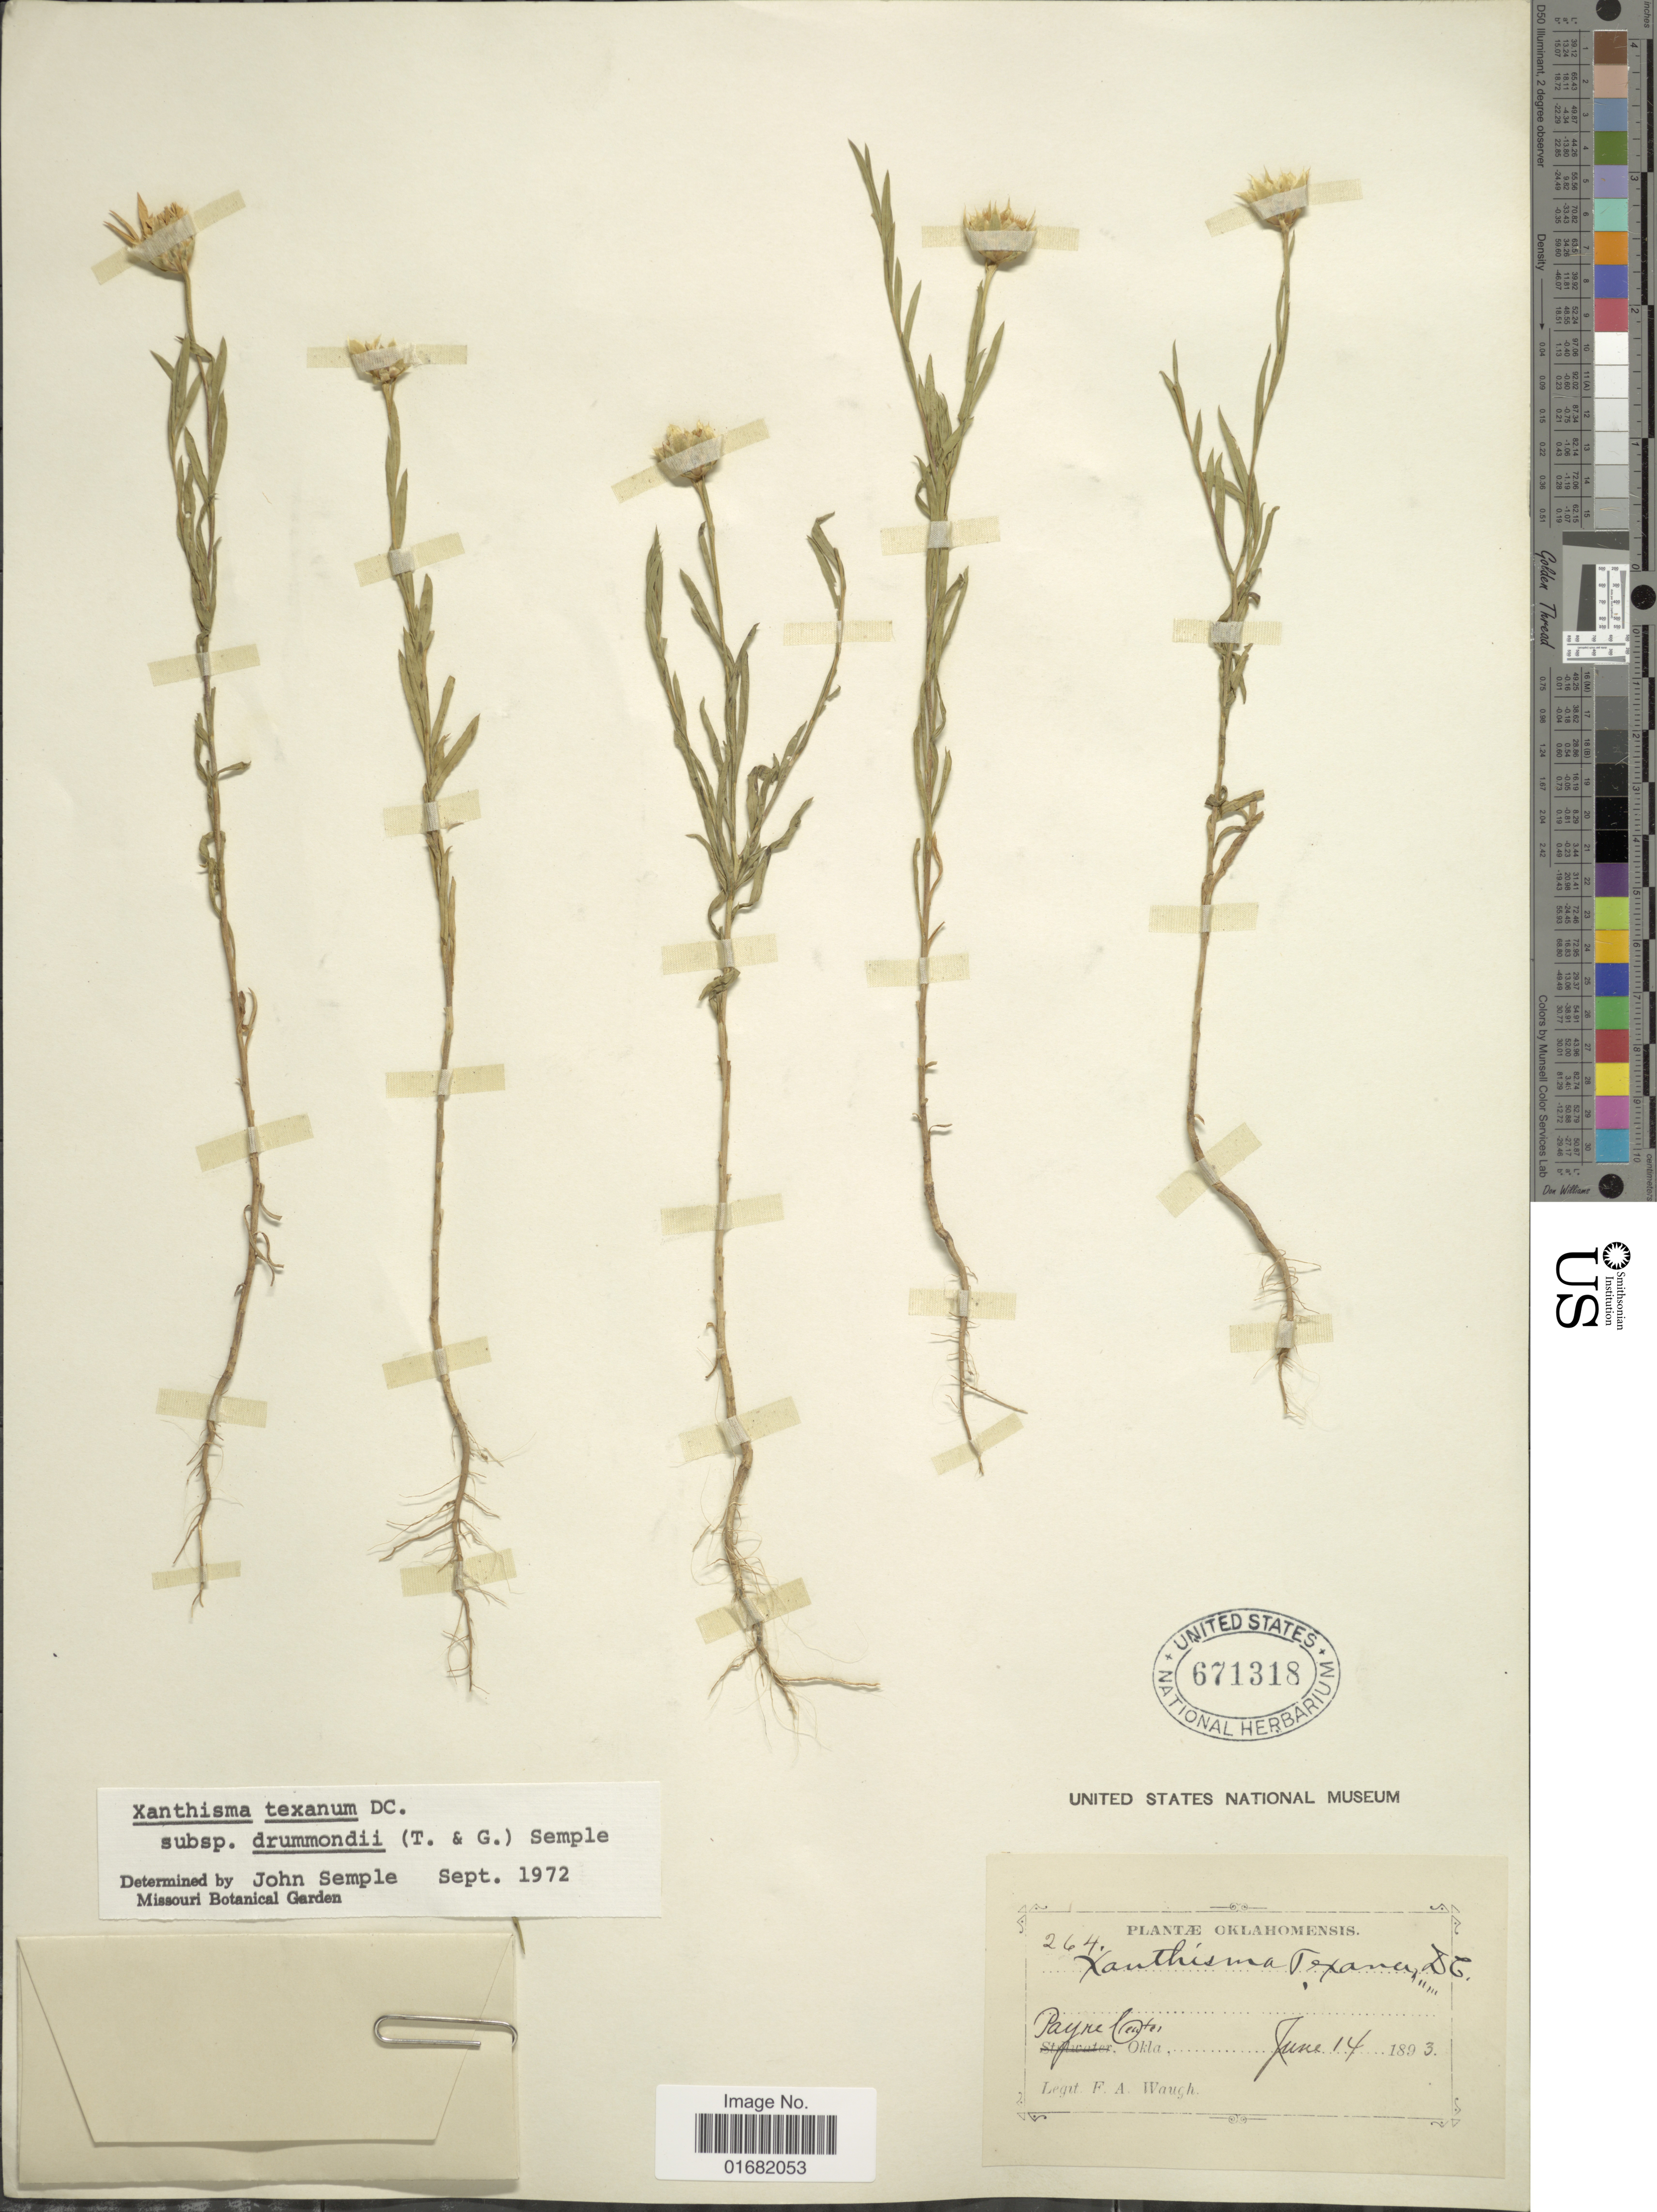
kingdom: Plantae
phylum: Tracheophyta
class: Magnoliopsida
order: Asterales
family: Asteraceae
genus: Xanthisma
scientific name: Xanthisma texanum subsp. drummondii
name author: (Torr. & A. Gray) Semple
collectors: F. Waugh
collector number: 264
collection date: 1893-06-14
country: United States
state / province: Oklahoma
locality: Payre Ct [interpreted]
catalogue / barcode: US 671318